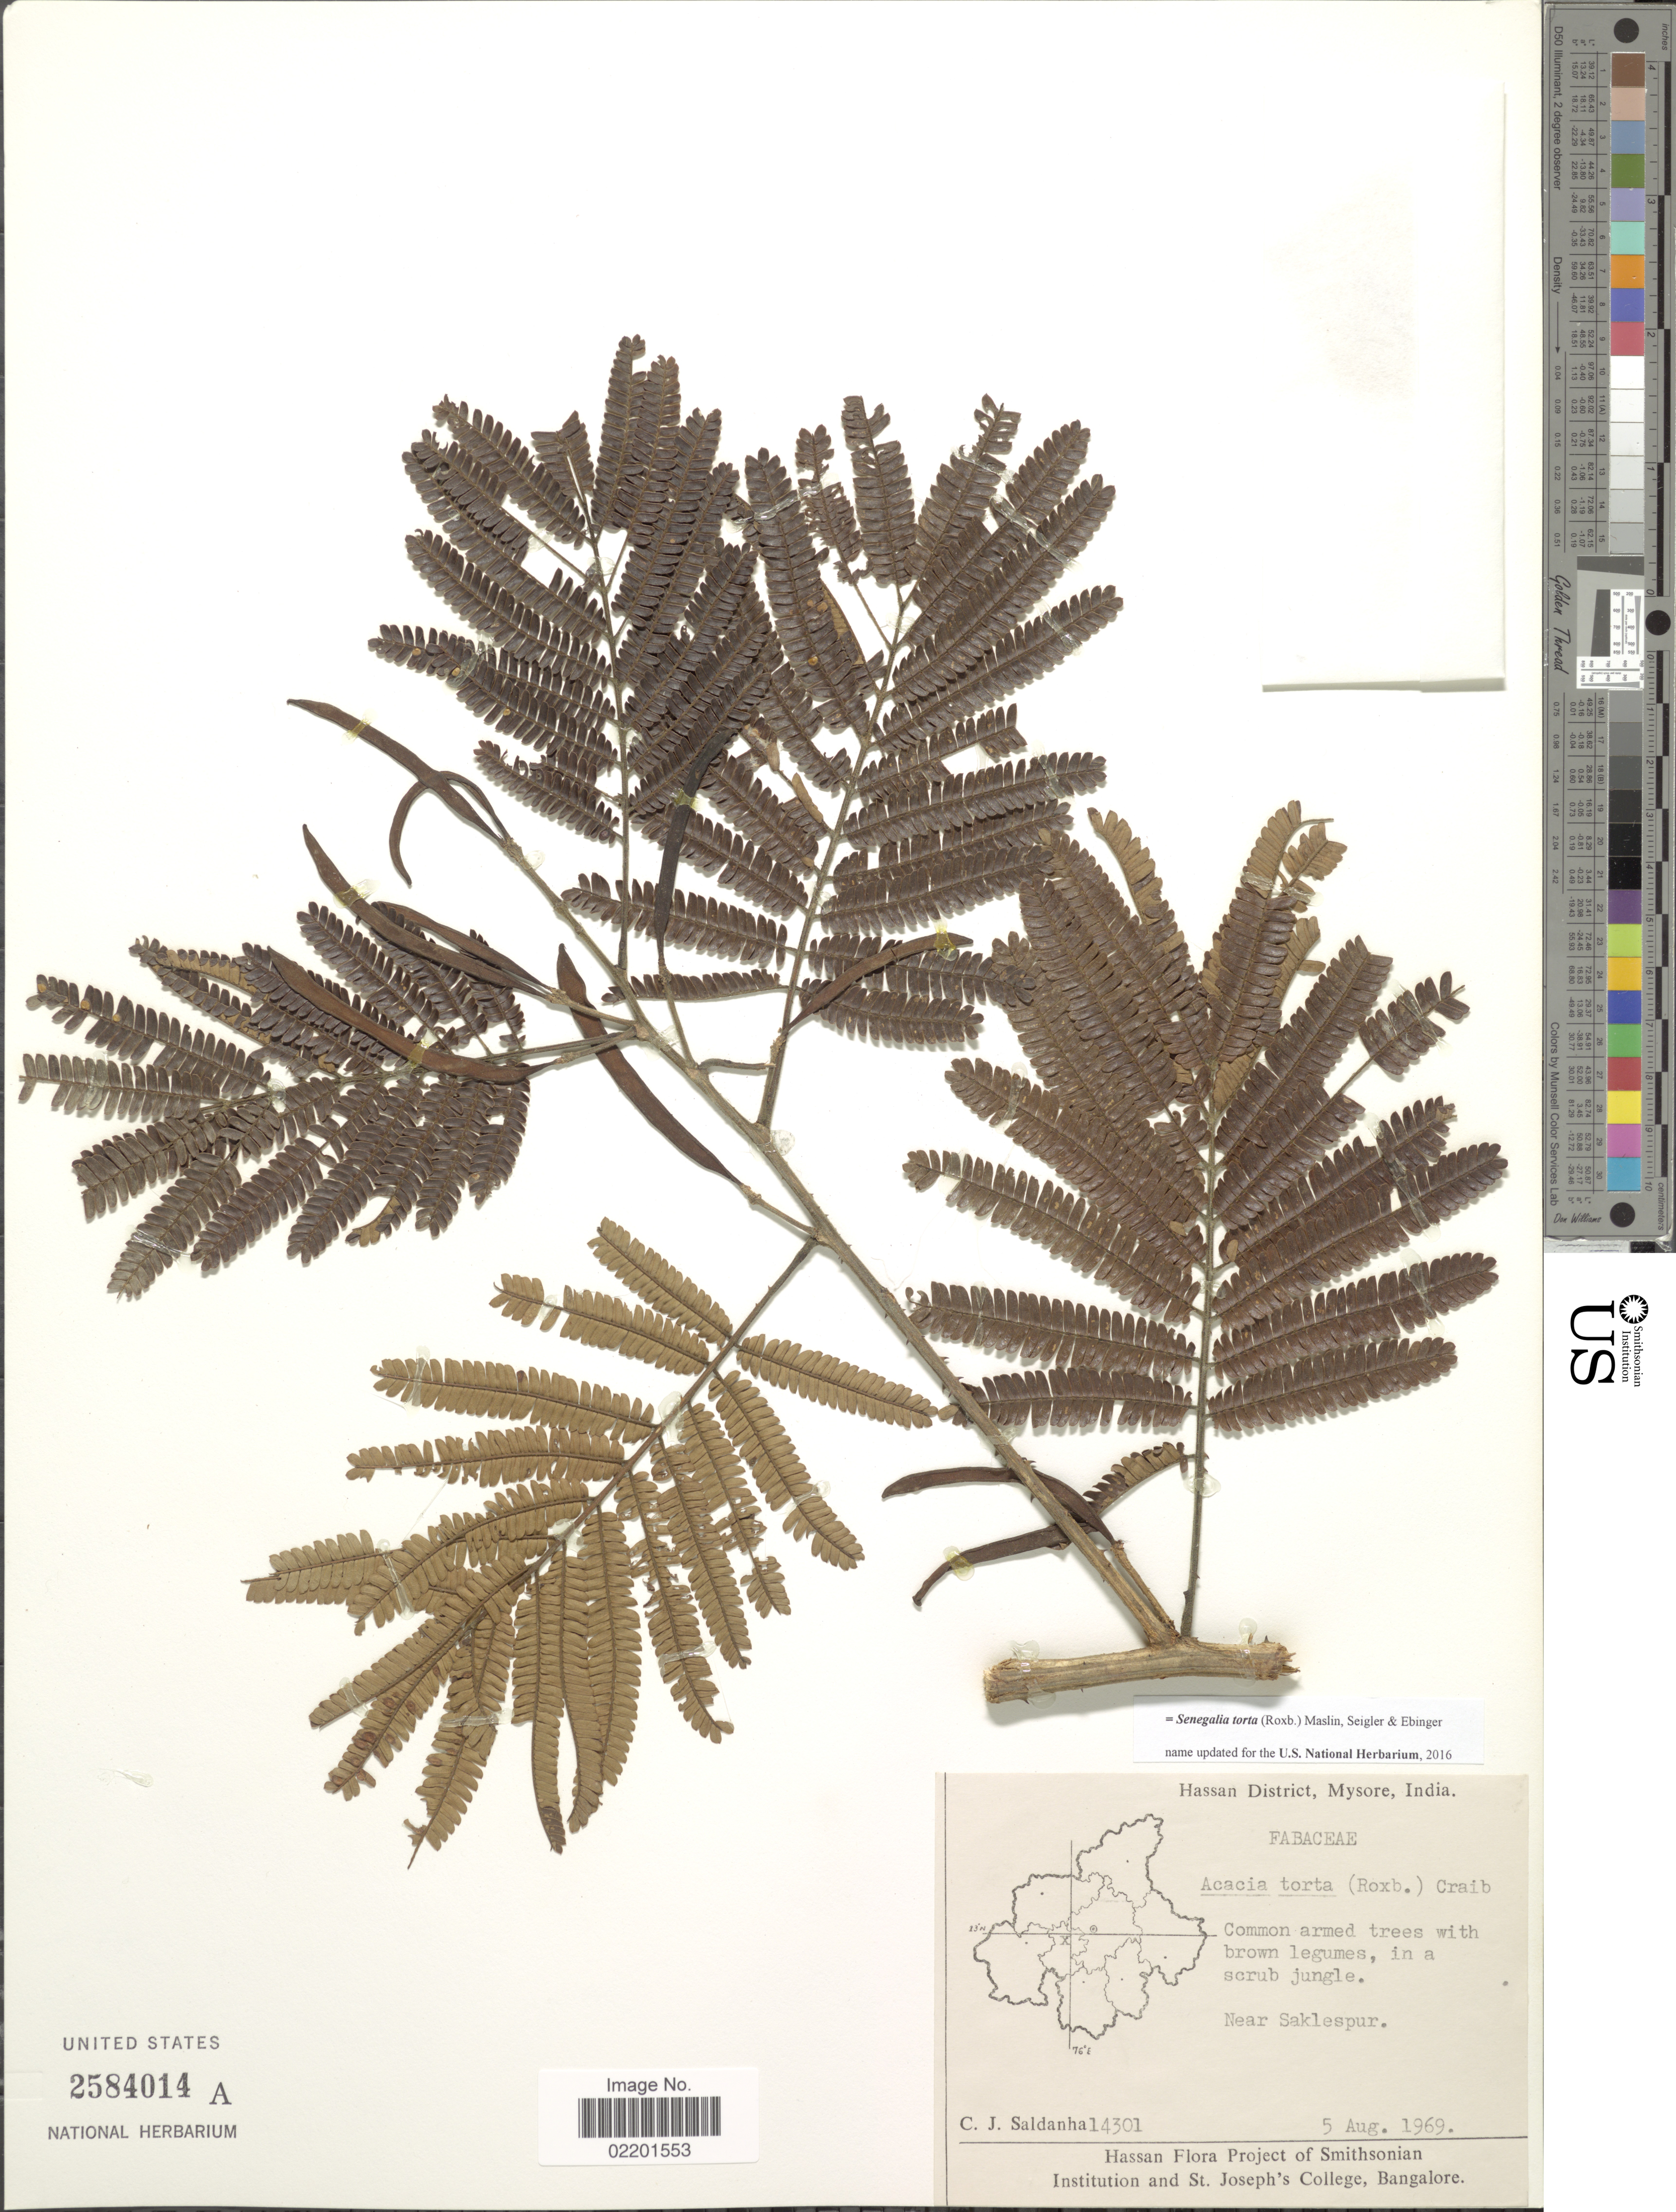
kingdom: Plantae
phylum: Tracheophyta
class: Magnoliopsida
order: Fabales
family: Fabaceae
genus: Senegalia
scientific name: Senegalia torta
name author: (Roxb.) Maslin et al.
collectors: C. J. Saldanha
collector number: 14301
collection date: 1969-08-05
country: India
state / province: Karnataka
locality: Hassan District, Mysore, India. Near Saklespur.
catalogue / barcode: US 2584014A